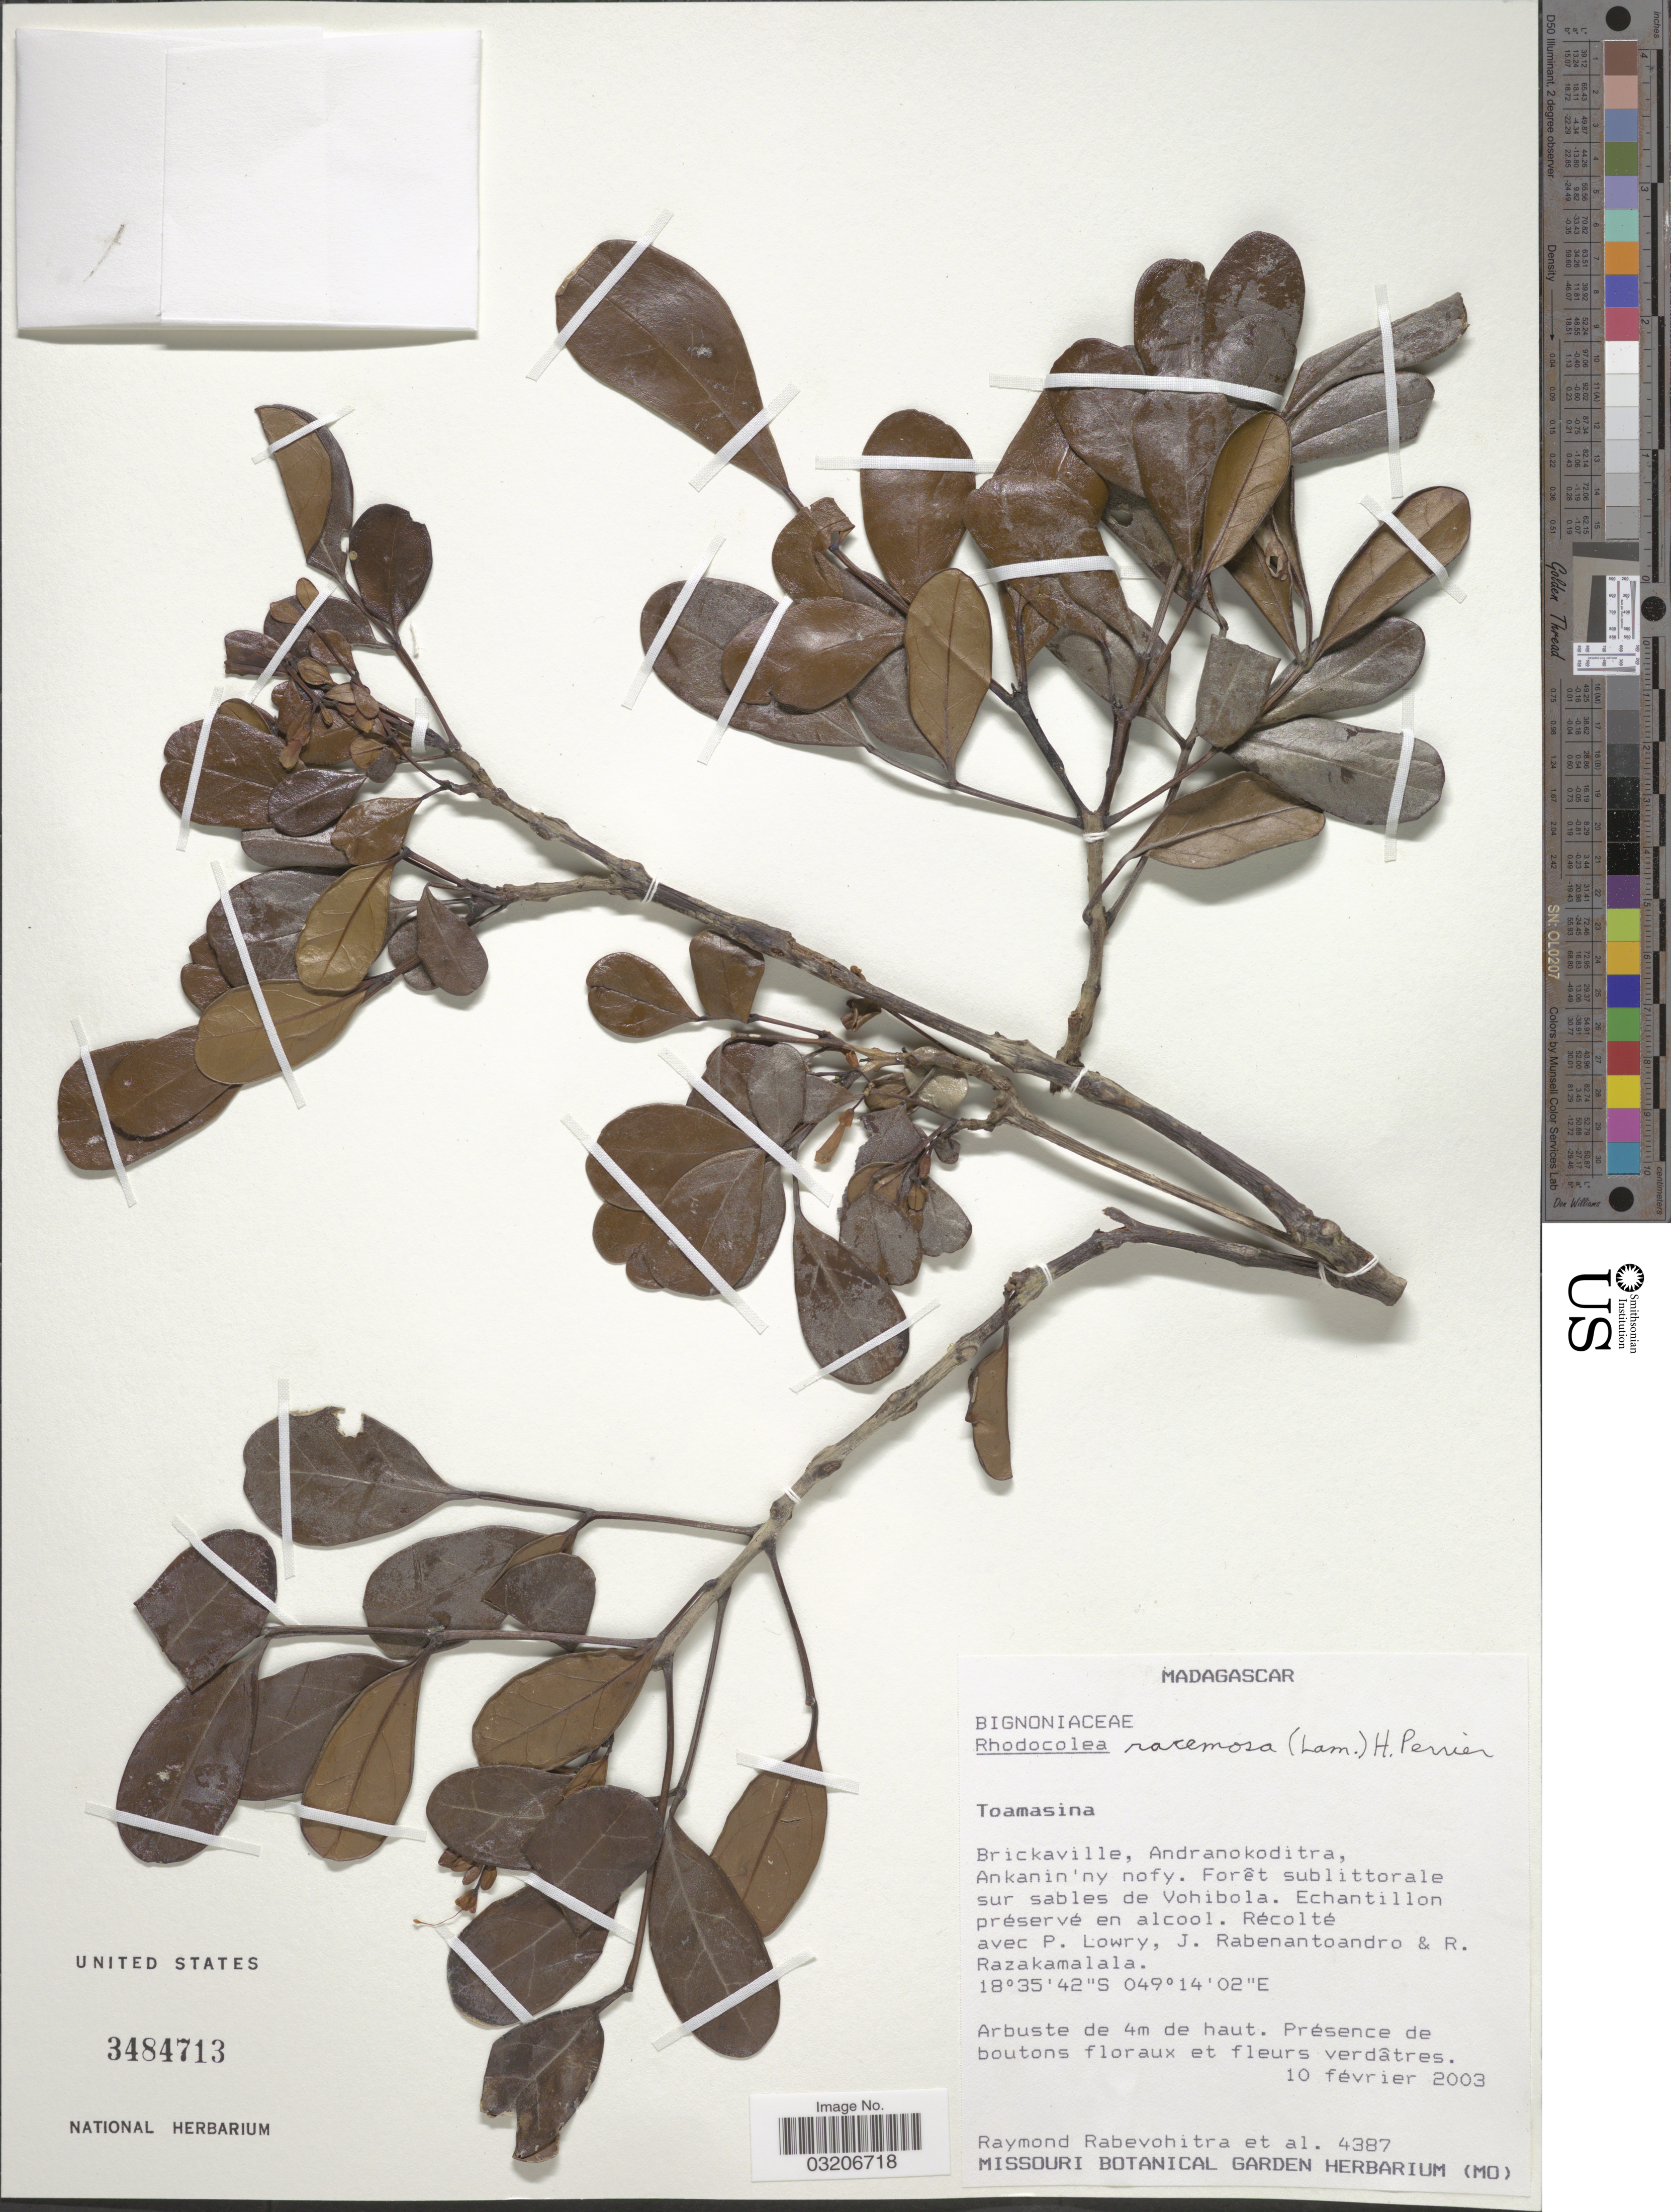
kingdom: Plantae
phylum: Tracheophyta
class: Magnoliopsida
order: Lamiales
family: Bignoniaceae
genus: Rhodocolea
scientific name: Rhodocolea racemosa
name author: (Lam.) H. Perrier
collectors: R. Rabevohitra, P. Lowry, J. Rabenantoandro & R. Razakamalala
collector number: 4387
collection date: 2003-02-10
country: Madagascar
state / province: Atsinanana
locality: Brickaville. Andranokoditra, Ankanin 'ny nofy. Forêt sublittorale sur sables de Vohibola.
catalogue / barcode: US 3484713